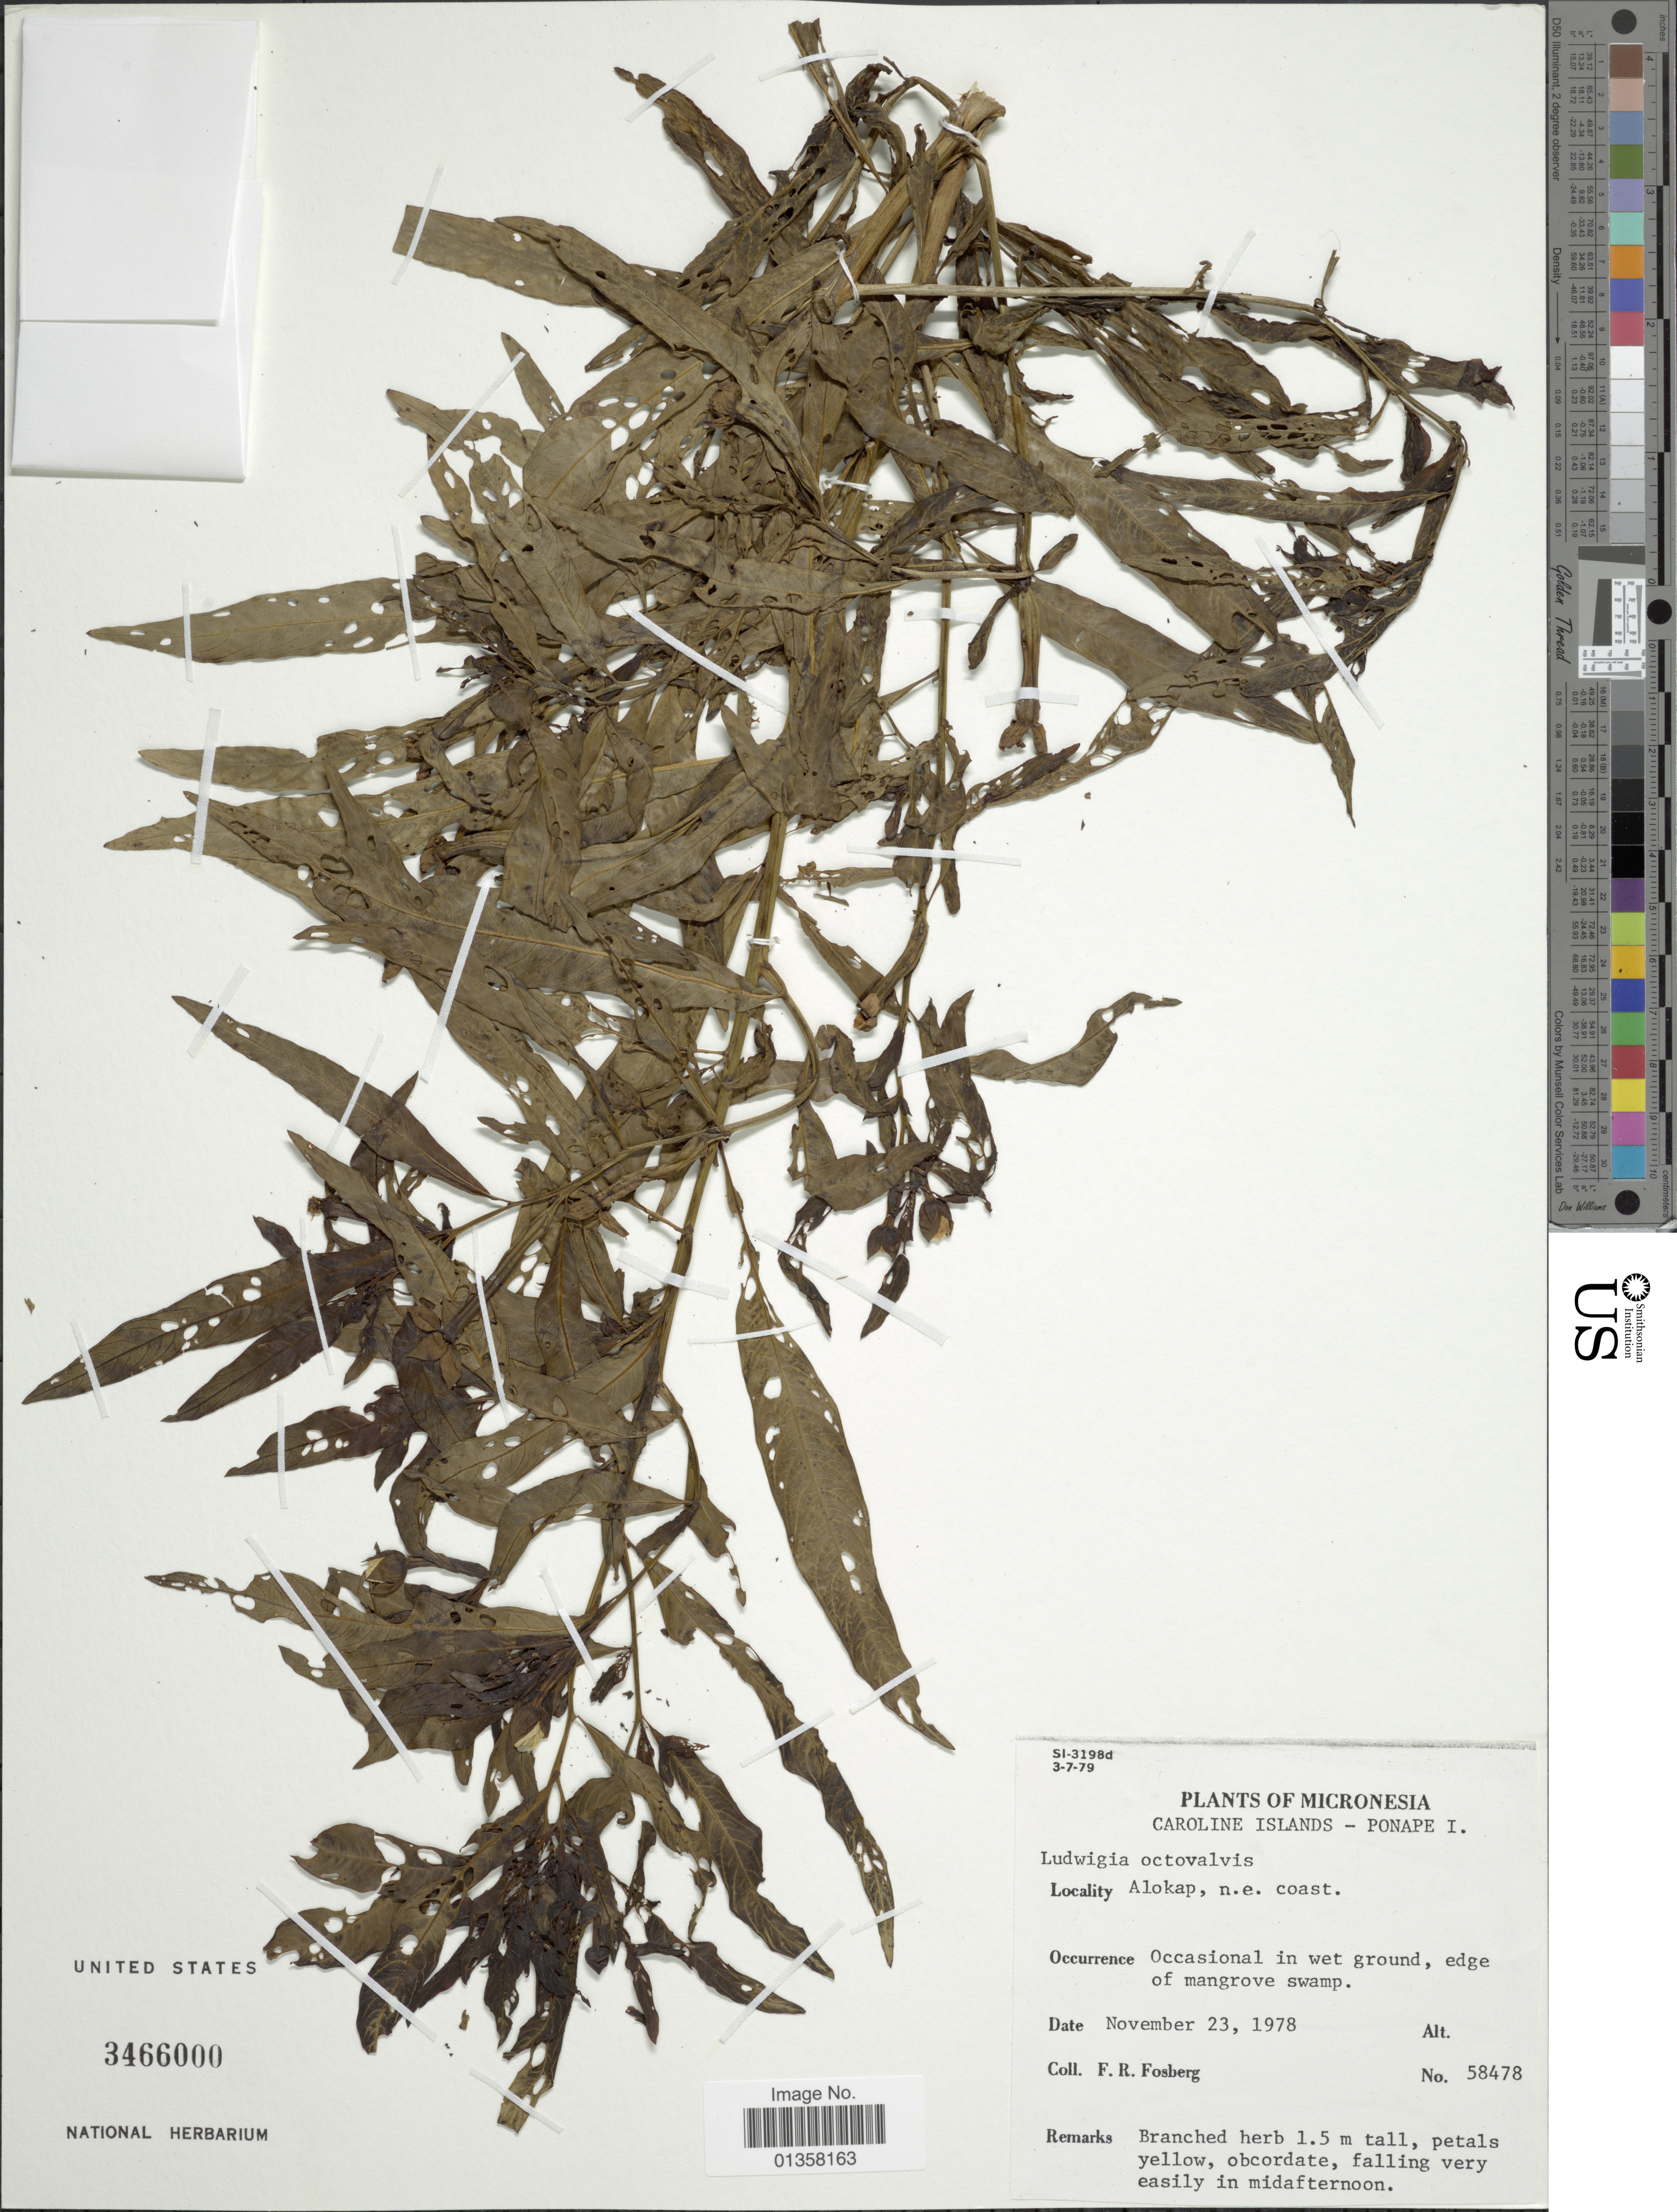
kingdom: Plantae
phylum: Tracheophyta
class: Magnoliopsida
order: Myrtales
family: Onagraceae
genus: Ludwigia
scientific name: Ludwigia octovalvis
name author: (Jacq.) P.H. Raven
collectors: F. R. Fosberg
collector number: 58478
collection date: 1978-11-23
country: Micronesia, Federated States of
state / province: Pohnpei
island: Pohnpei [Ponape]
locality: Caroline Islands - Ponape I. Alokap, n.e. coast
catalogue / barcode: US 3466000